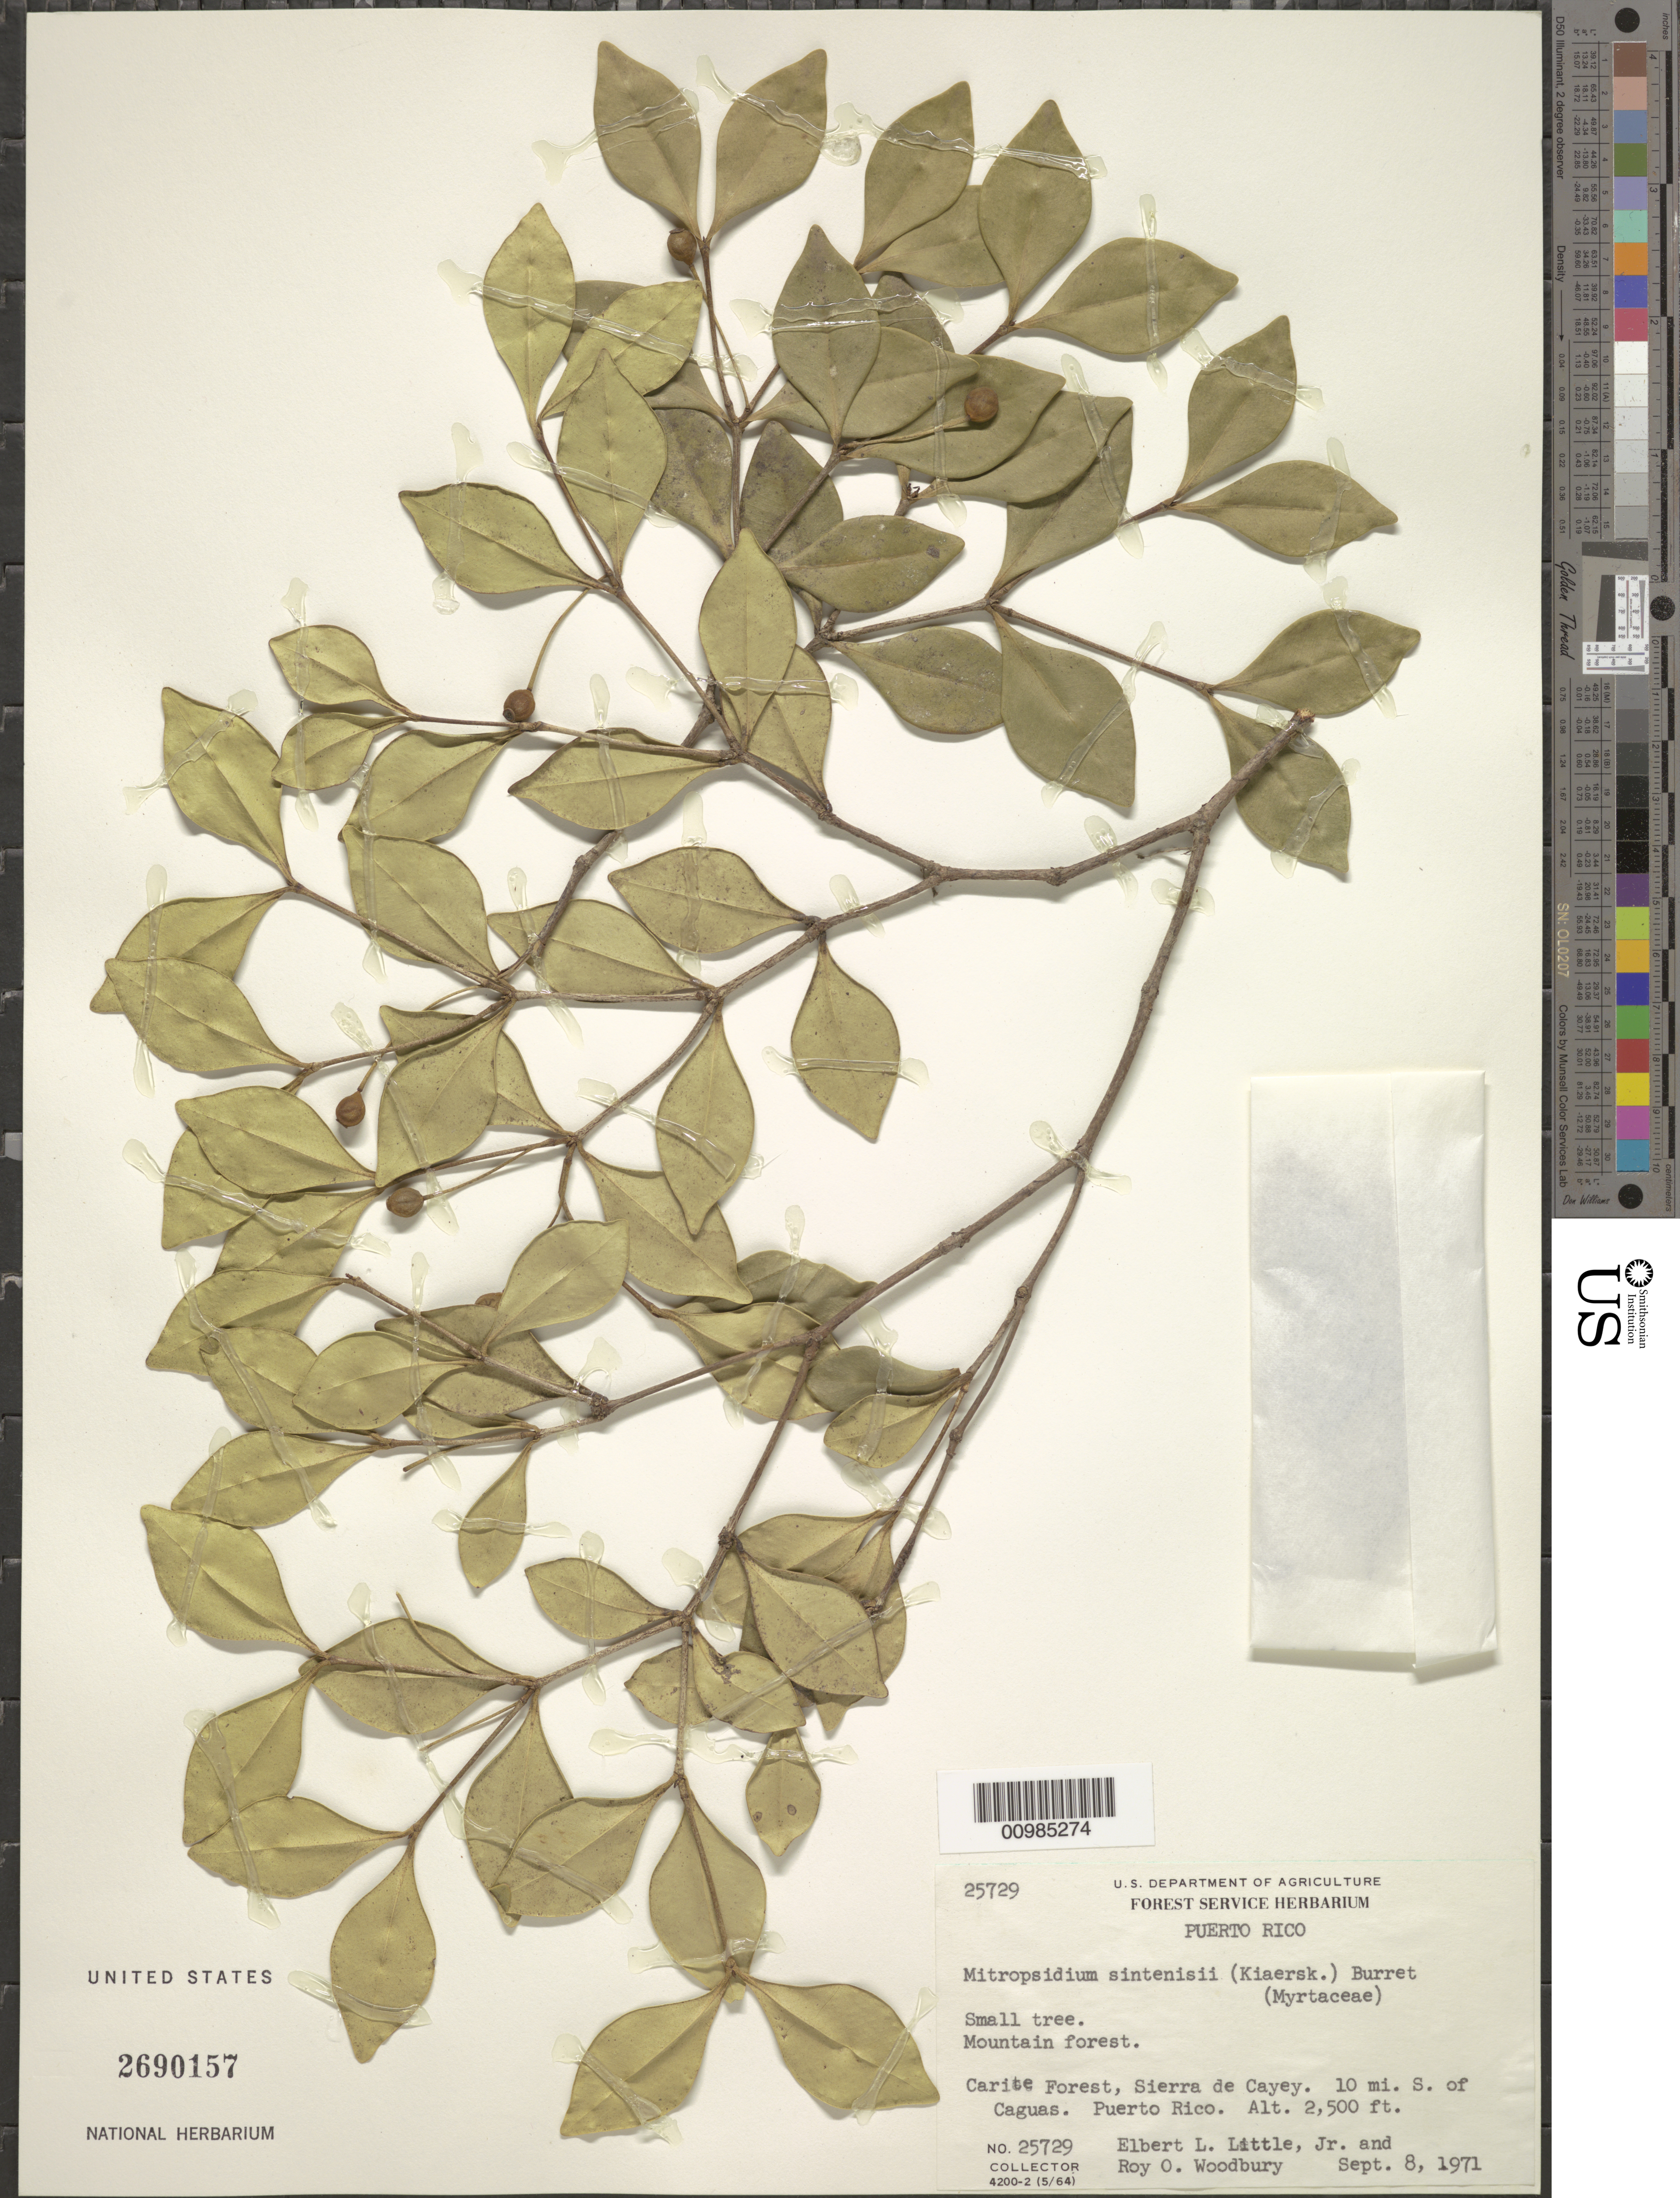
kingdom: Plantae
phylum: Tracheophyta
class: Magnoliopsida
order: Myrtales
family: Myrtaceae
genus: Psidium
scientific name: Psidium sintenisii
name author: (Kiaersk.) Alain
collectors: E. L. Little & R. O. Woodbury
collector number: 25729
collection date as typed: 08 Sep 1971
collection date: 1971-09-08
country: Puerto Rico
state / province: Caguas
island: Puerto Rico I.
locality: Carite Forest, Sierra de Cayey; 10 mi. S of Caguas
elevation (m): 762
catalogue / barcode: US 2690157